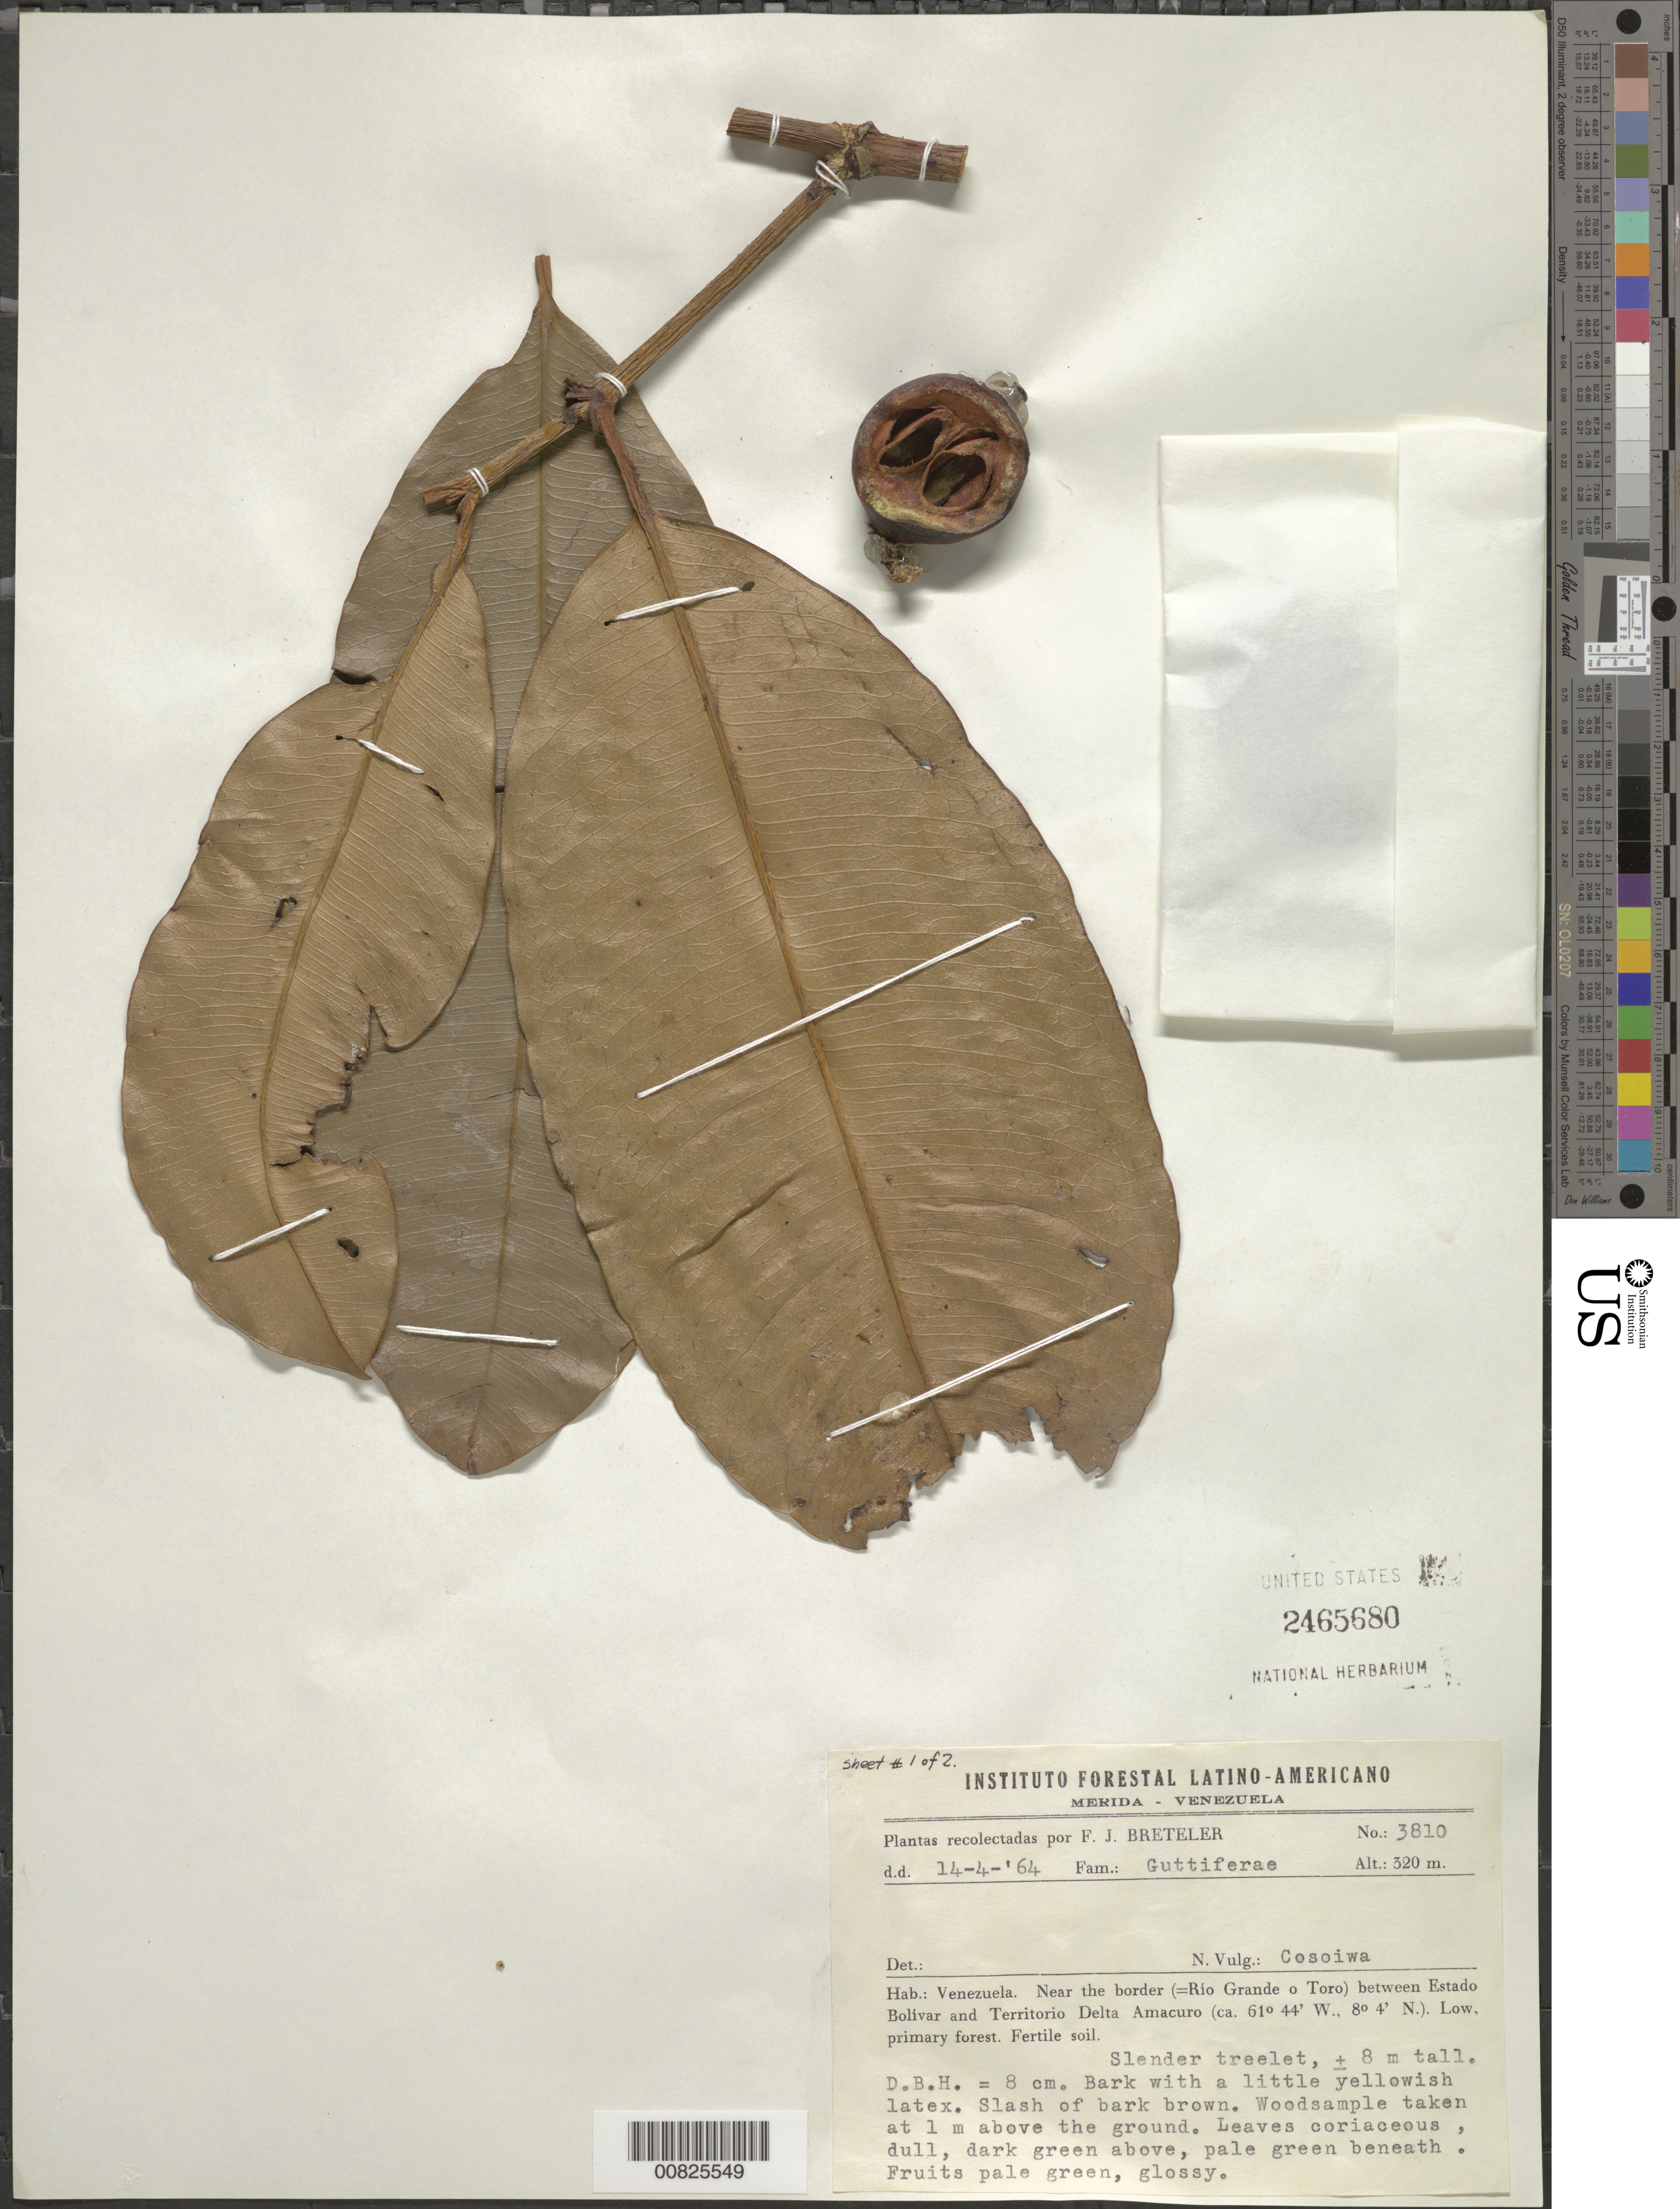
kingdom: Plantae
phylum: Tracheophyta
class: Magnoliopsida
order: Malpighiales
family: Clusiaceae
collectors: F. J. Breteler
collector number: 3810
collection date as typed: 14-Apr-64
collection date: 1964-04-14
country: Venezuela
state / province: Bolívar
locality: Río Grande o Toro, near border between Estado Bolívar and Territorío Delta Amacuro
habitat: Low, primary forest, fertile soil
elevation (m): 320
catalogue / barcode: US 2465680